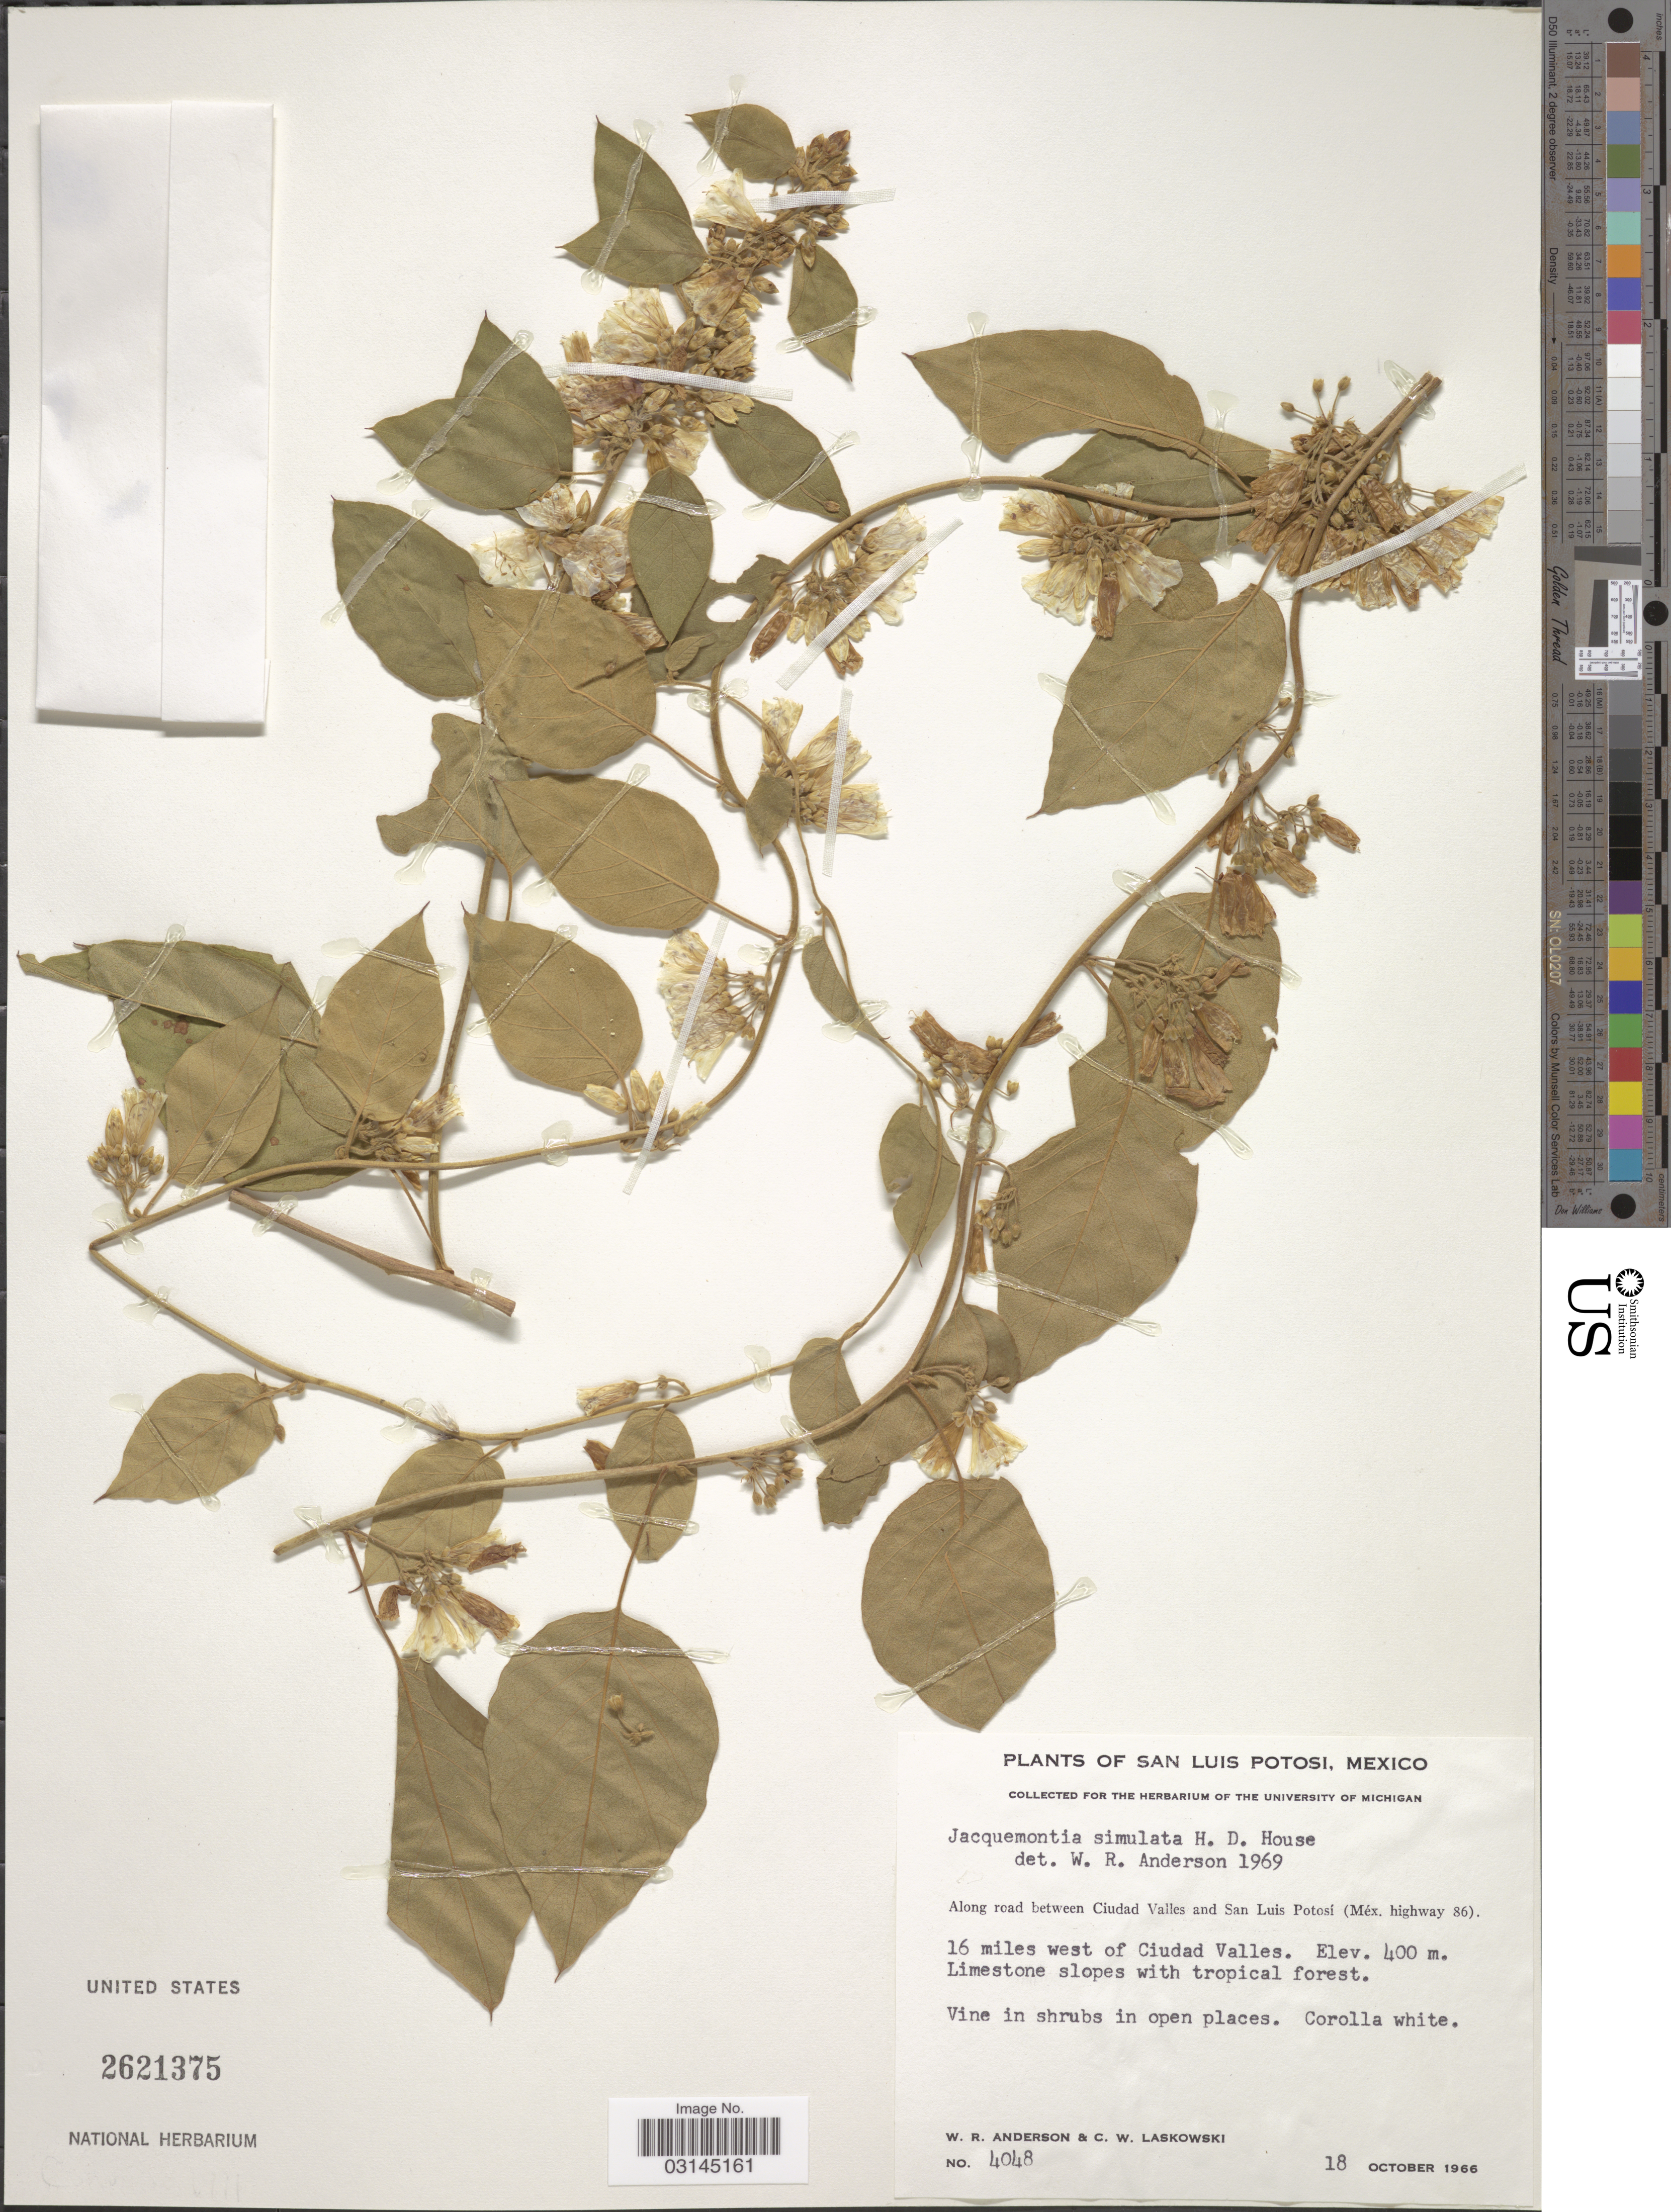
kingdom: Plantae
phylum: Tracheophyta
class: Magnoliopsida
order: Solanales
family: Convolvulaceae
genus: Convolvulus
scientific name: Convolvulus nodiflorus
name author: Desr.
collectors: W. Anderson & C. Laskowski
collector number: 4048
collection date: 1966-10-18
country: Mexico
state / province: San Luis Potosí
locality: Along road between Ciudad and San Luis Potosí (Méx. highway 86). 16 miles west of Ciudad Valles.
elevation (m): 400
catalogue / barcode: US 2621375